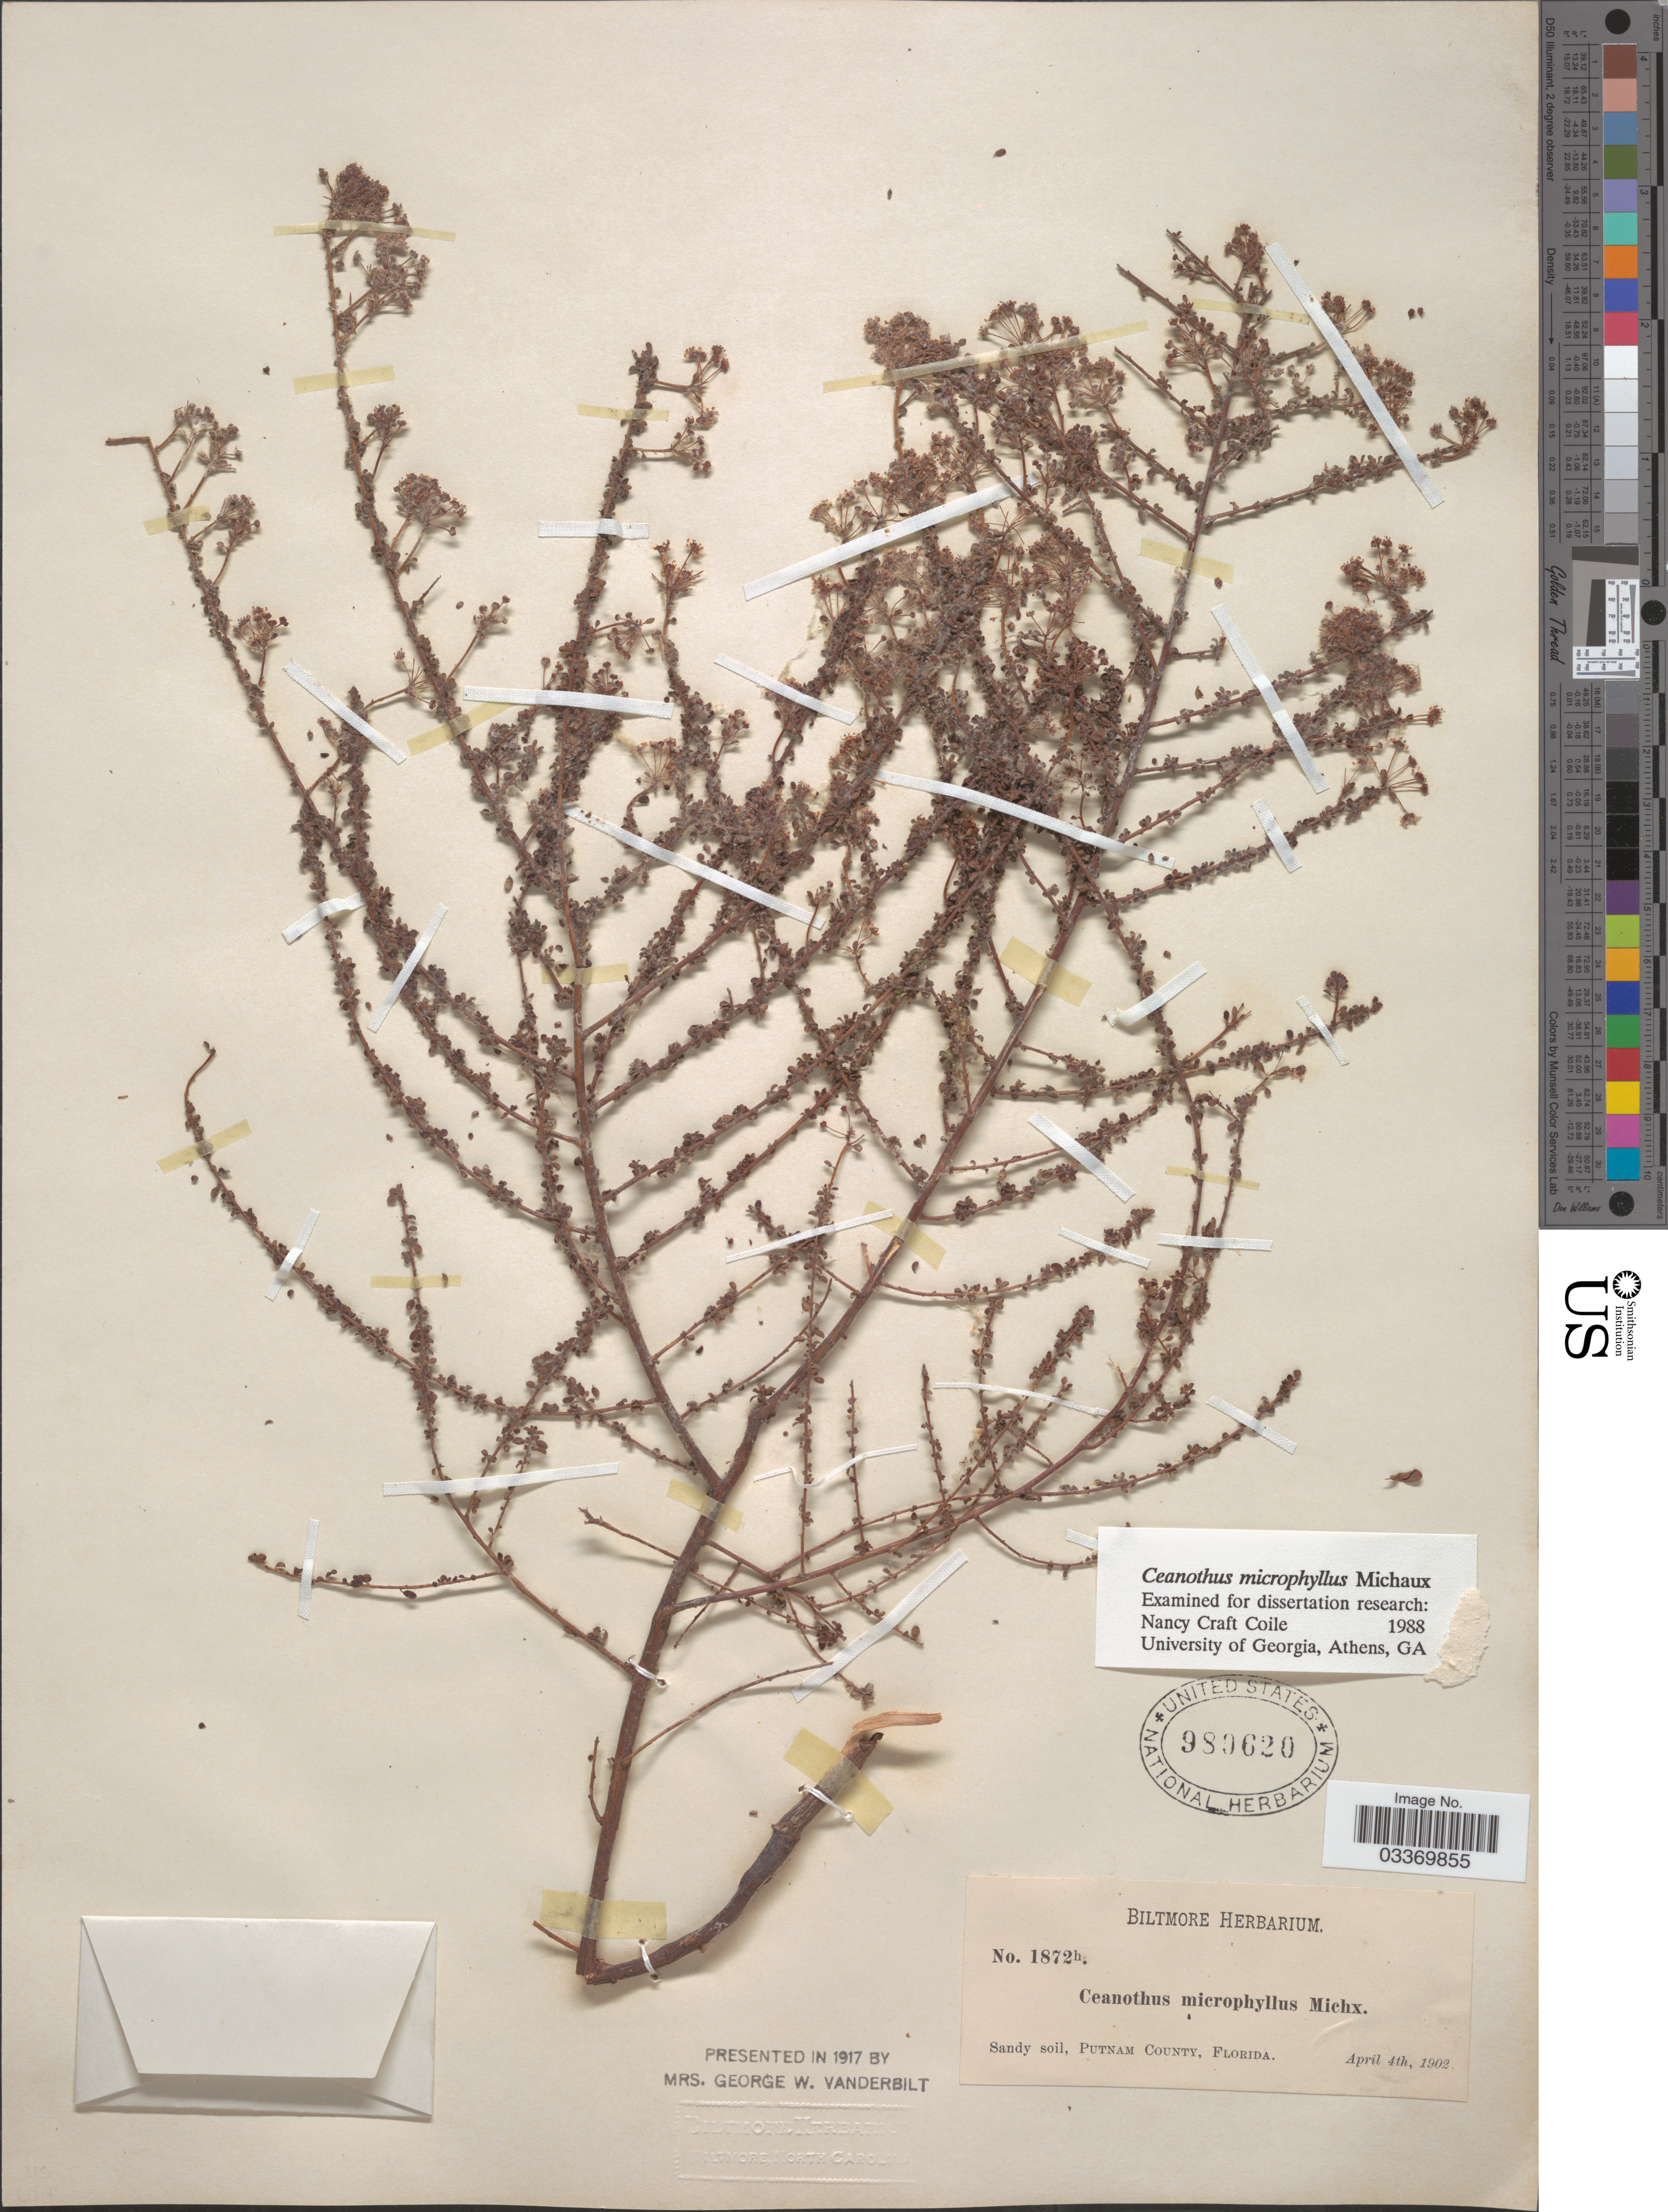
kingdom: Plantae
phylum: Tracheophyta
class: Magnoliopsida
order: Rosales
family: Rhamnaceae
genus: Ceanothus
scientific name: Ceanothus microphyllus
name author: Michx.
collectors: ex herb. Biltmore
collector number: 1872h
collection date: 1902-04-04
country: United States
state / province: Florida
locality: Putnam County.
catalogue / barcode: US 980620